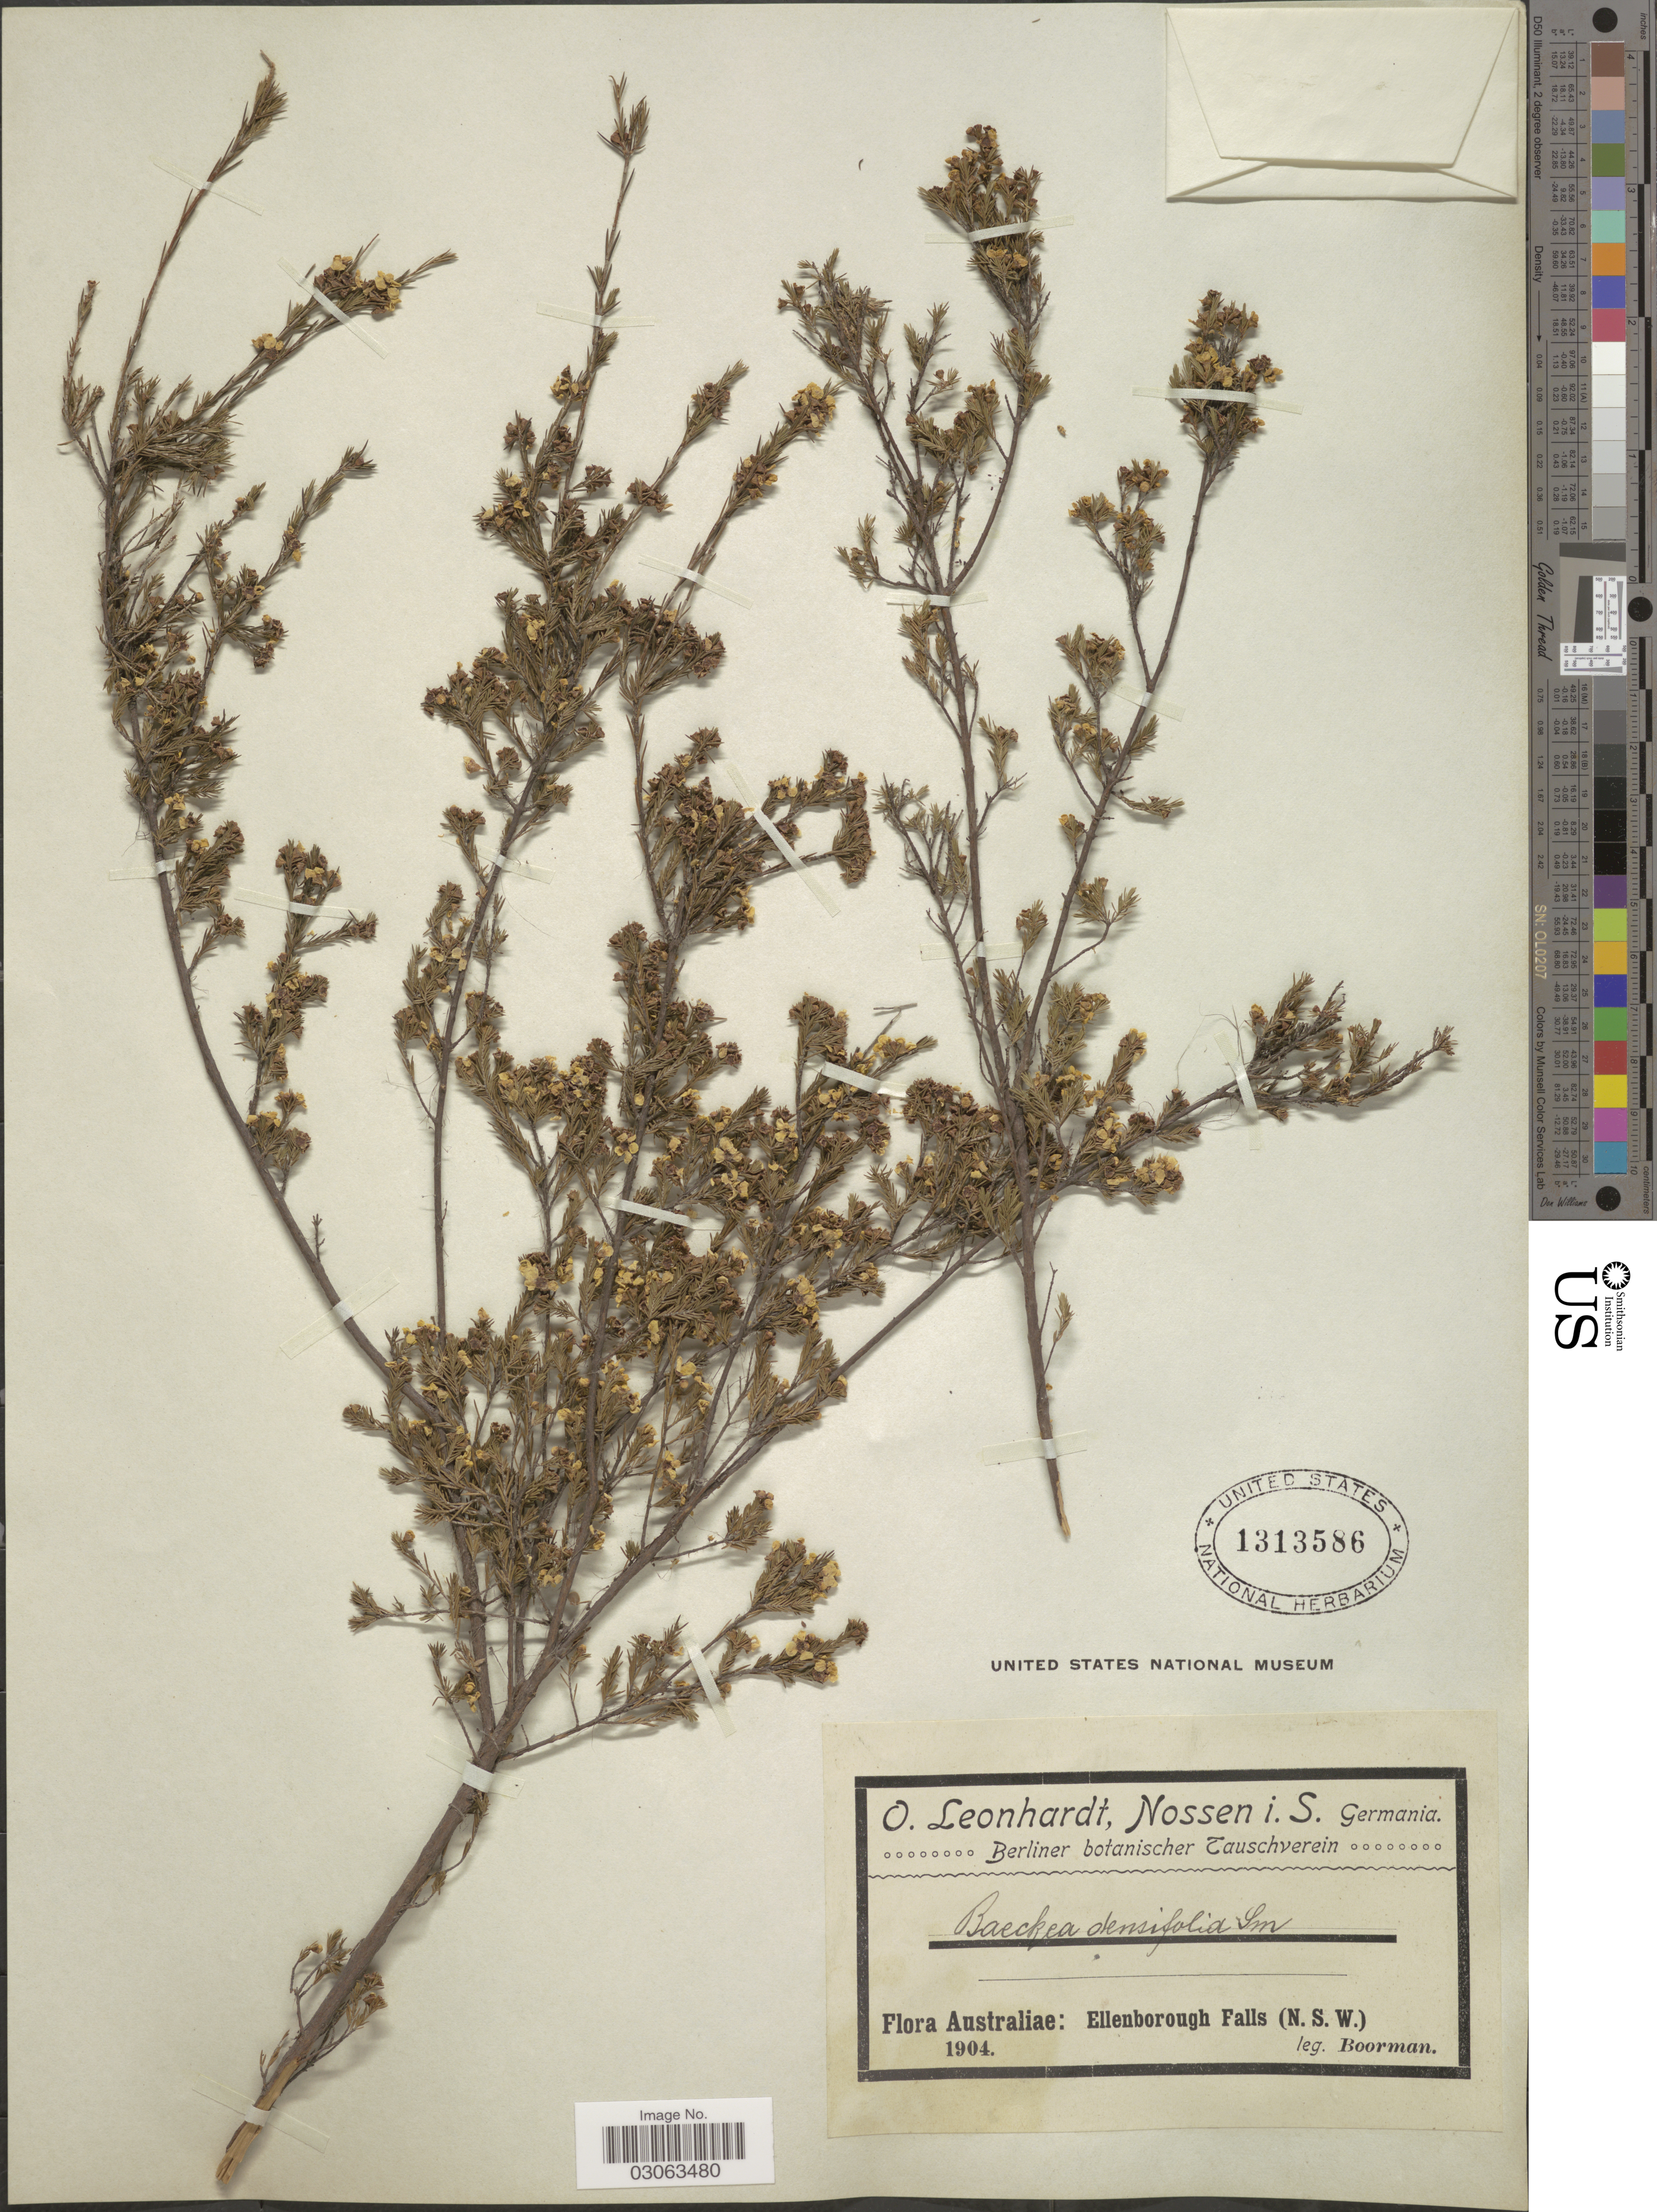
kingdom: Plantae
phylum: Tracheophyta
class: Magnoliopsida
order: Myrtales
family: Myrtaceae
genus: Harmogia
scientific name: Harmogia densifolia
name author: (Sm.) S. Schauer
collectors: -. Boorman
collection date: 1904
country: Australia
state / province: New South Wales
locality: Ellenborough Falls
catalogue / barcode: US 1313586